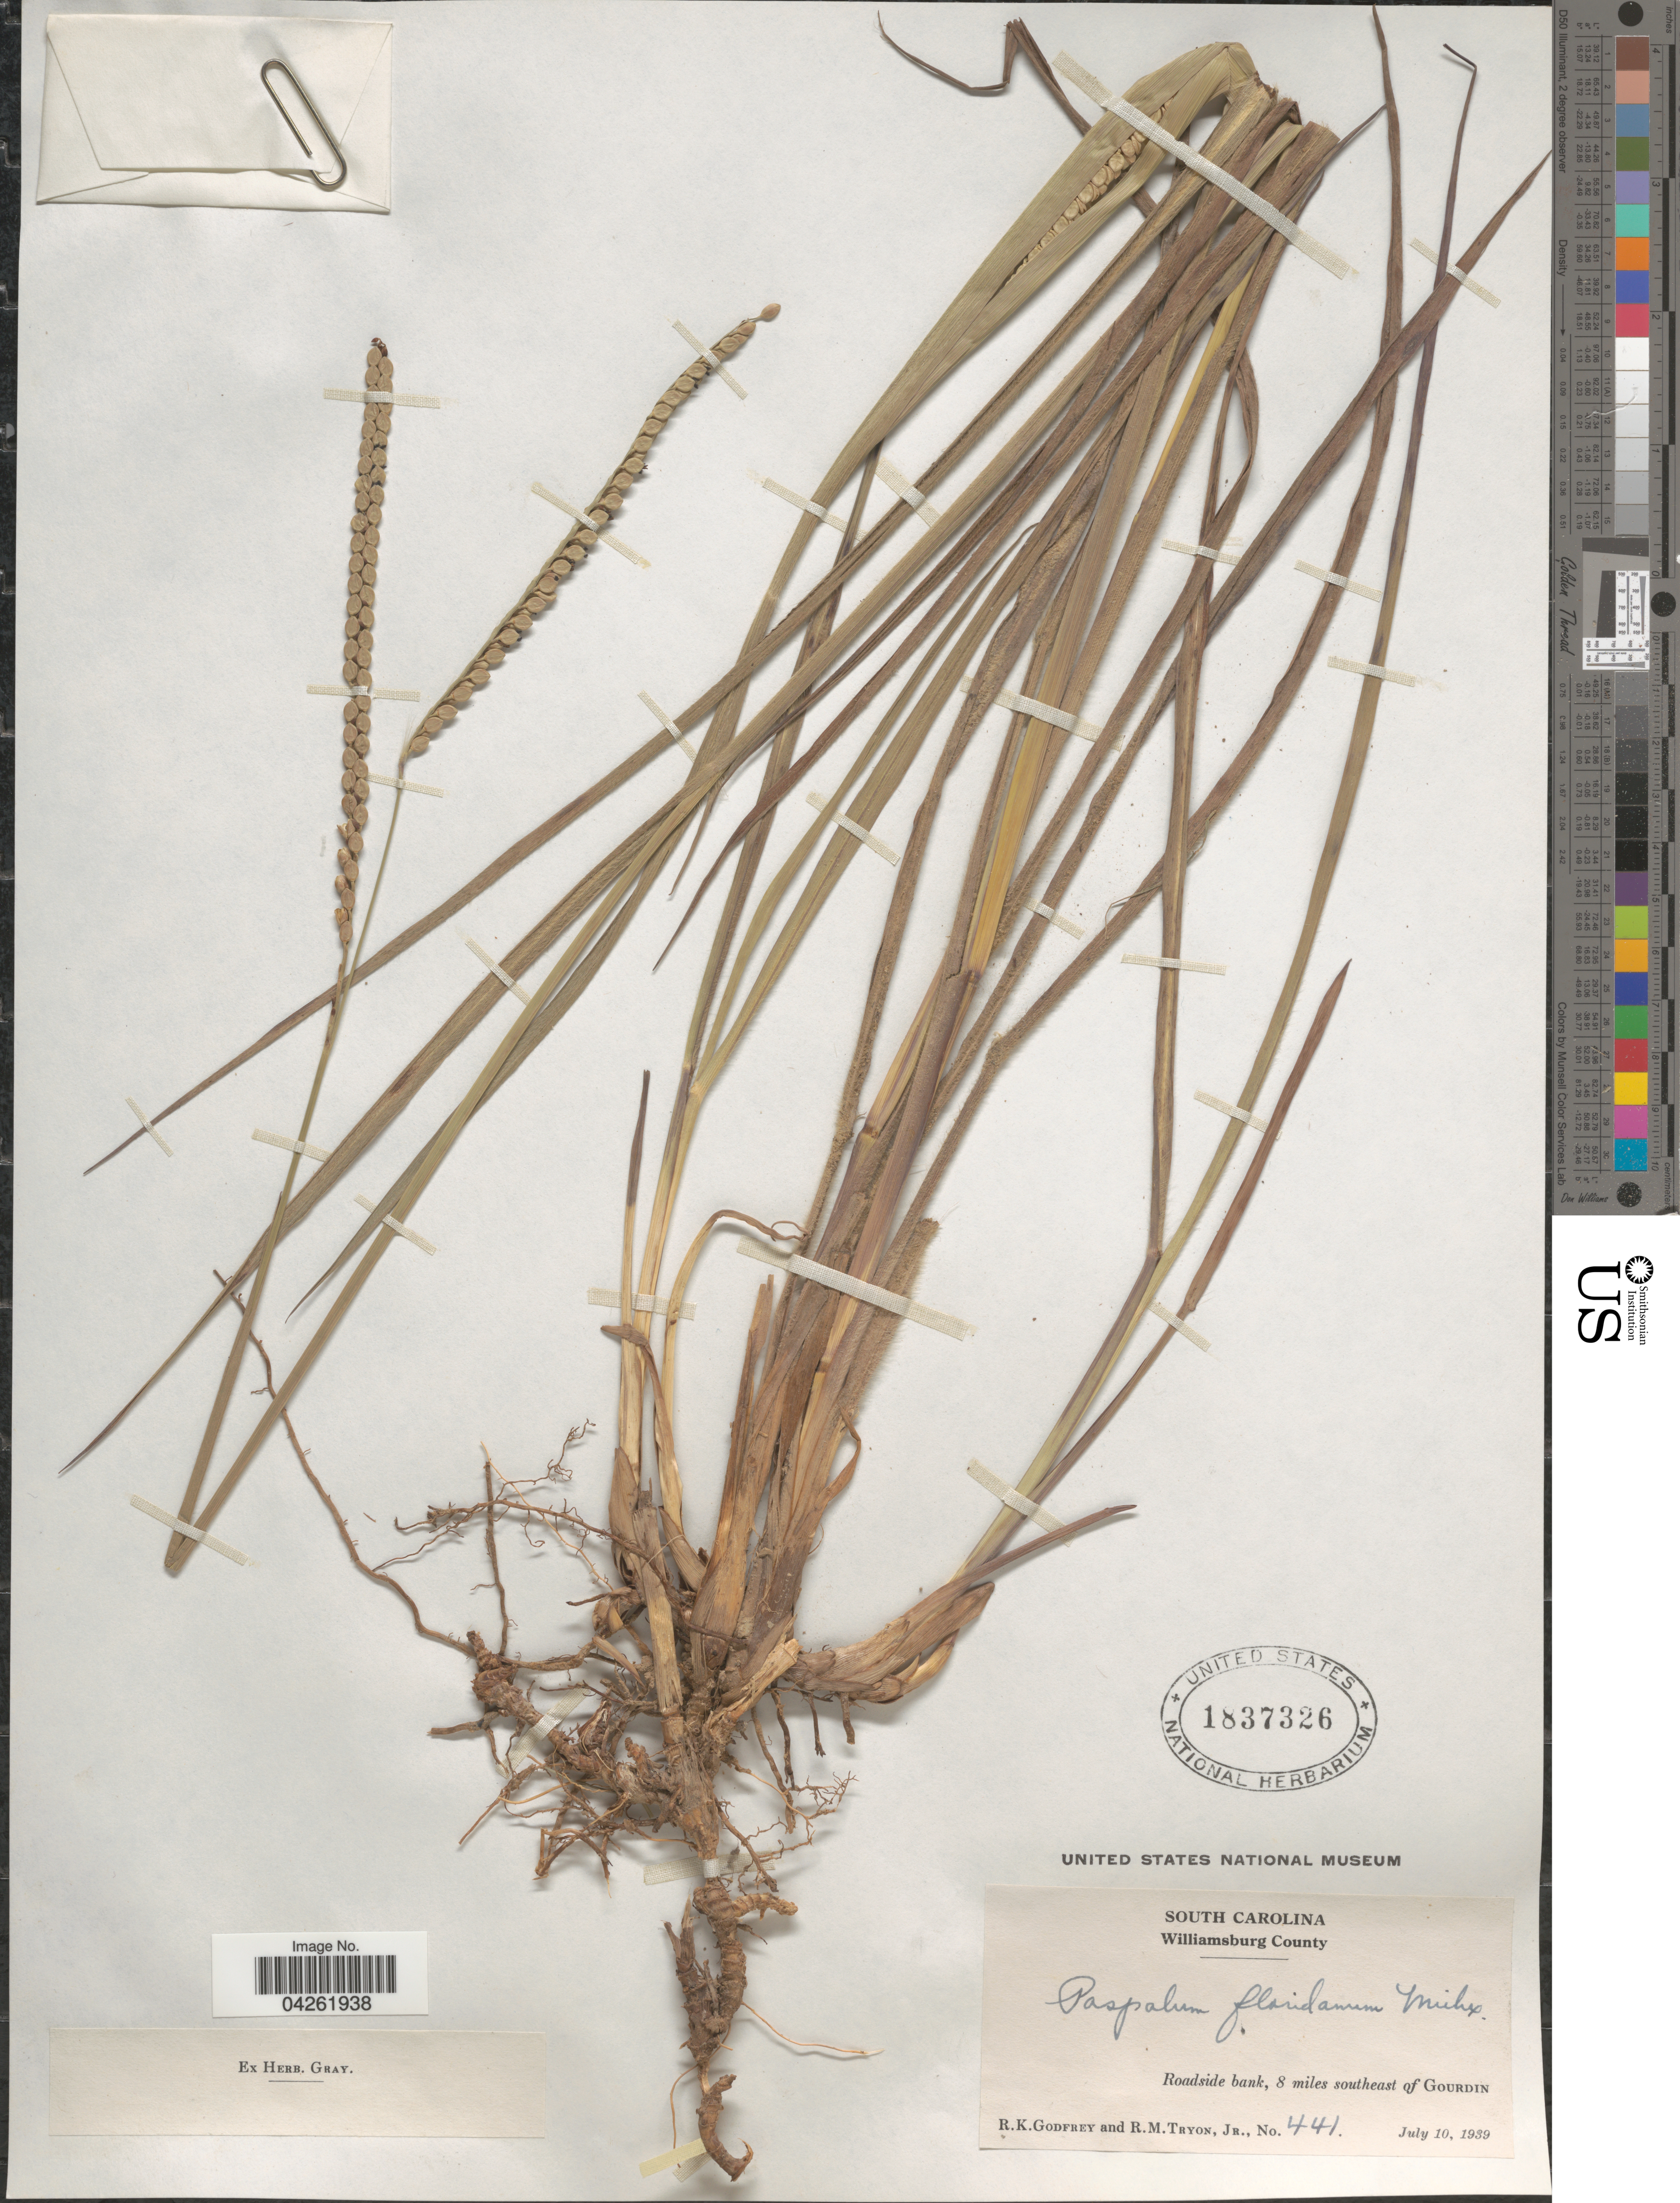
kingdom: Plantae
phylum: Tracheophyta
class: Liliopsida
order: Poales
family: Poaceae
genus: Paspalum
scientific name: Paspalum floridanum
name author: Michx.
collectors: R. K. Godfrey & R. Tryon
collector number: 441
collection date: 1939-07-10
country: United States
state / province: South Carolina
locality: Williamsburg County. Roadside bank, 8 miles southeast of Gourdin.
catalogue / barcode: US 1837326